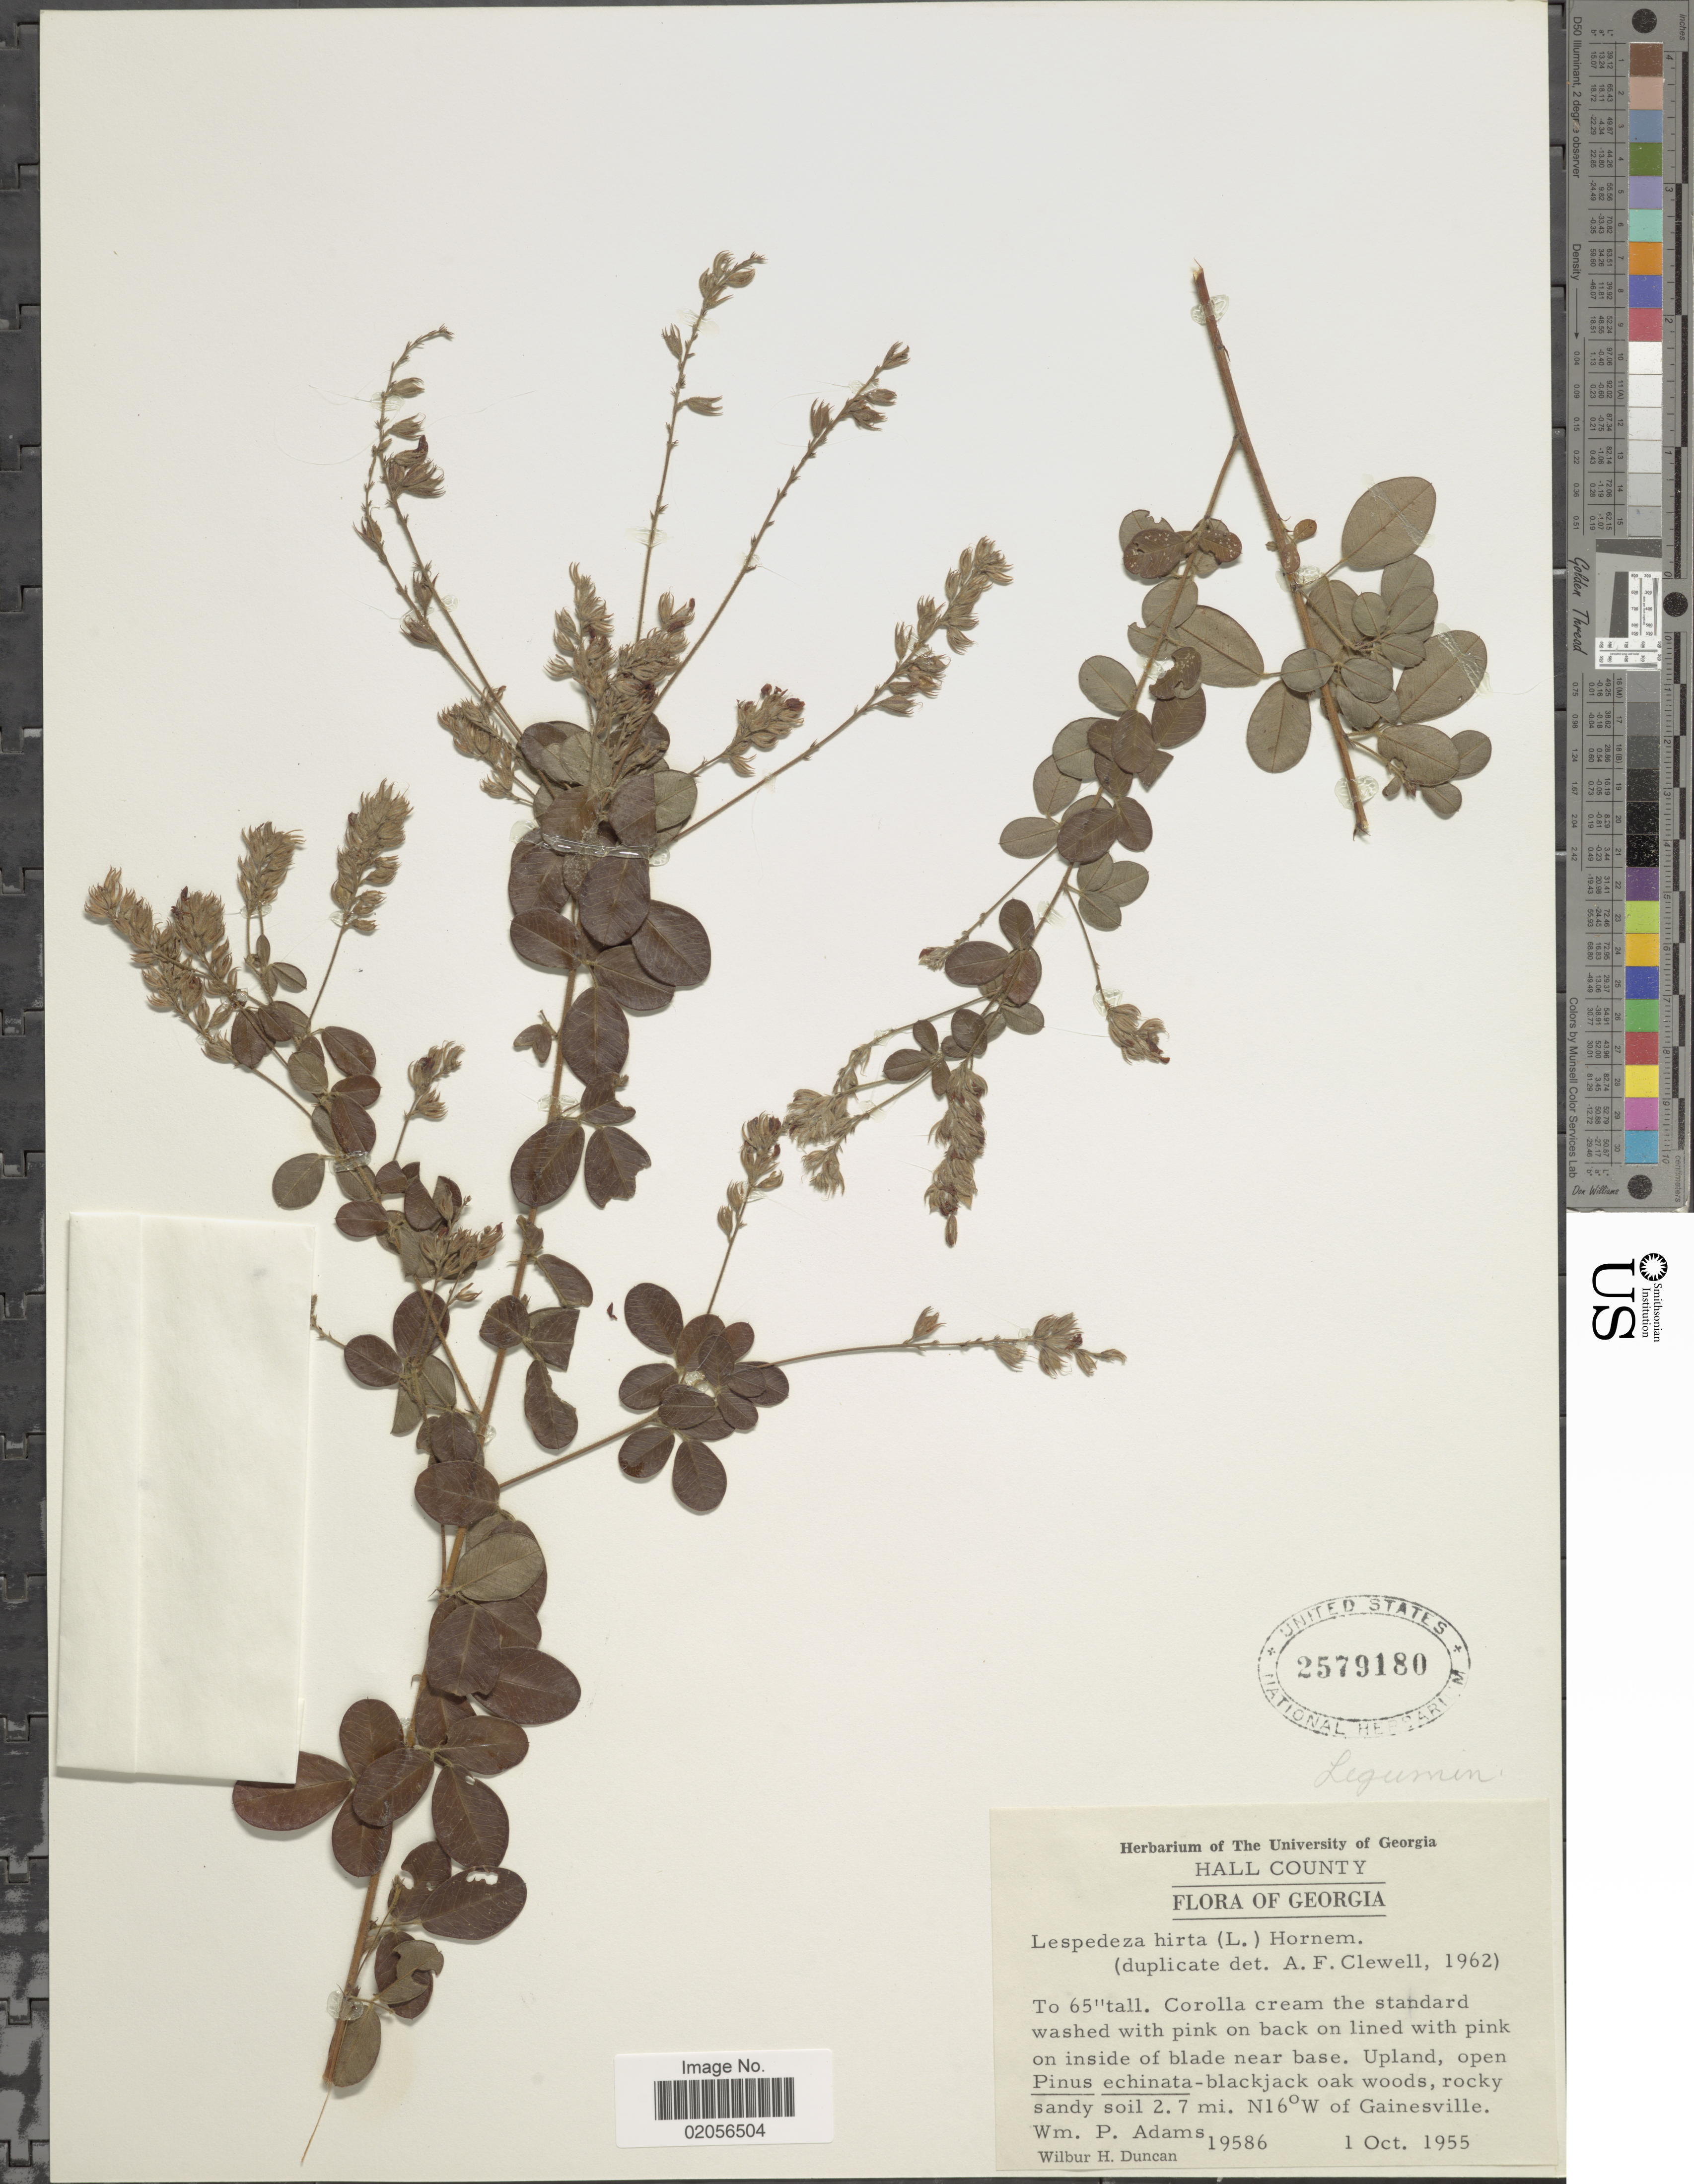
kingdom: Plantae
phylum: Tracheophyta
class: Magnoliopsida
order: Fabales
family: Fabaceae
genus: Lespedeza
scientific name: Lespedeza hirta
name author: (L.) Hornem.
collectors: W. P. Adams & W. H. Duncan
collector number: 19586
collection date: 1955-10-01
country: United States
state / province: Georgia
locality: Hall County, Upland, open Pinus echinata-balckjack oak woods, rocky sandy soil 2.7 mi. N16° W of Gainesville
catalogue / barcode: US 2579180